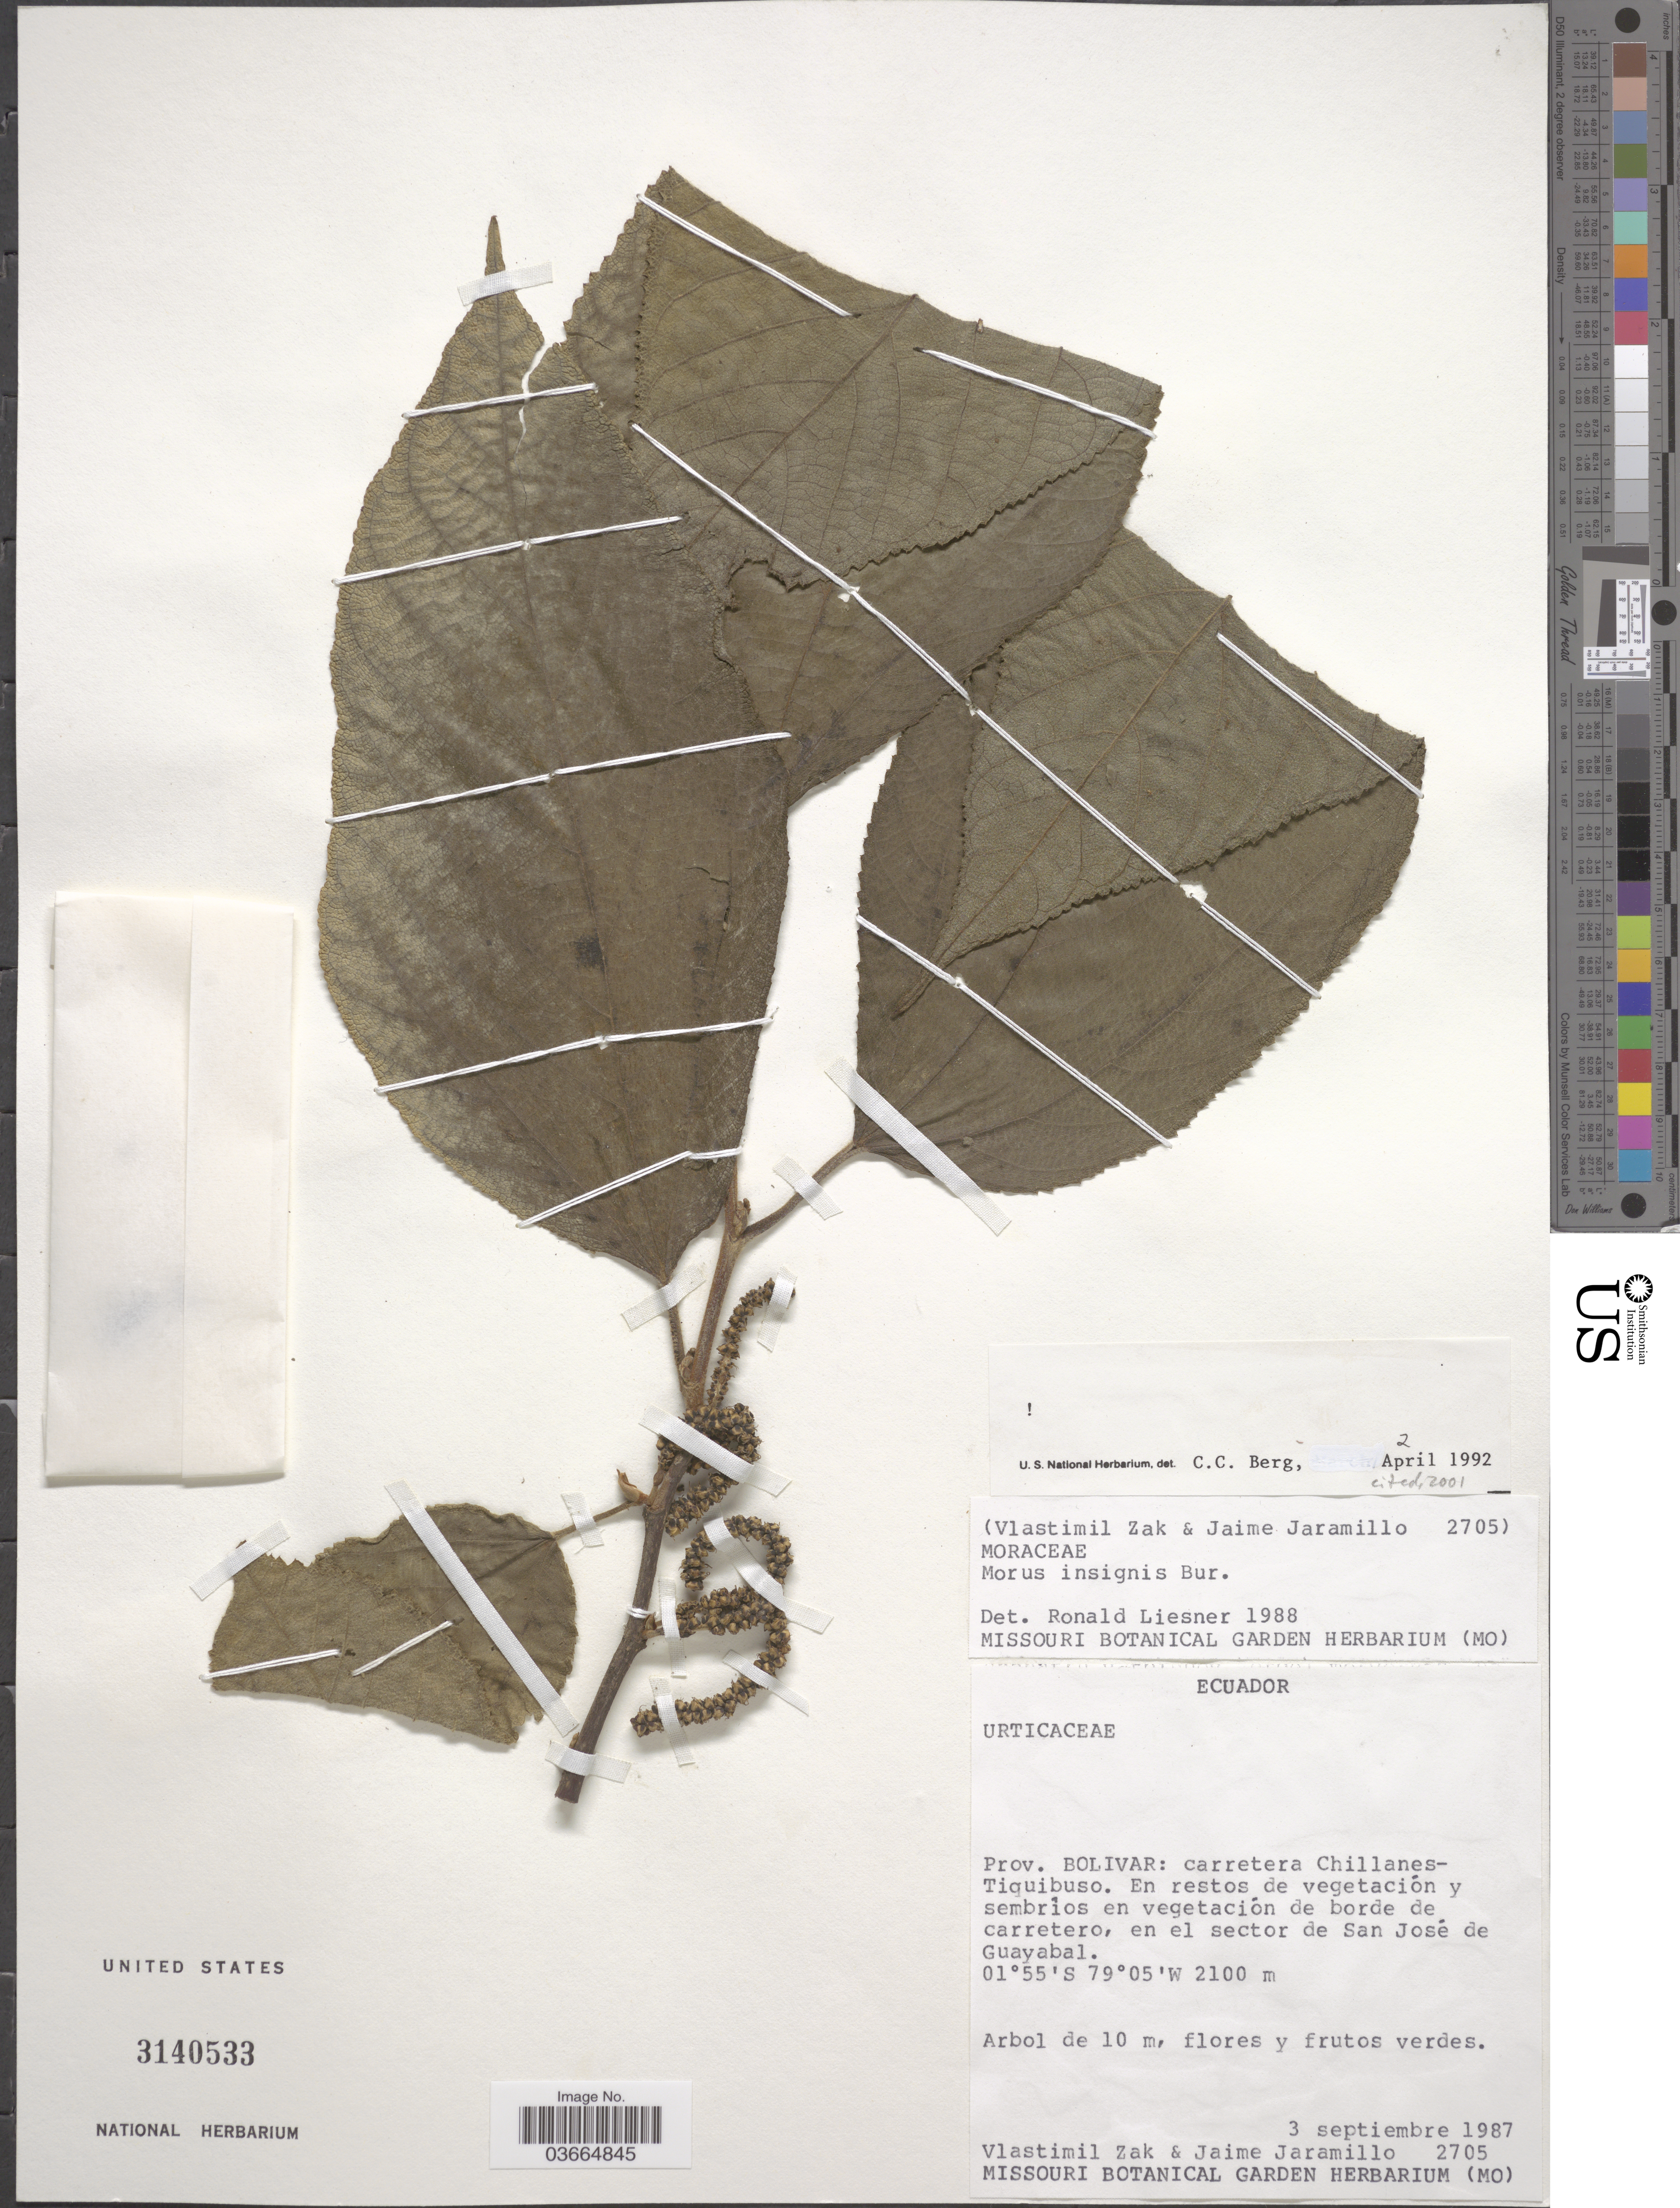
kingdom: Plantae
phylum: Tracheophyta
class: Magnoliopsida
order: Rosales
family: Moraceae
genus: Paratrophis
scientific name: Paratrophis insignis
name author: (Bureau) E. M. Gardner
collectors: V. Zak & J. Jaramillo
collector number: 2705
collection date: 1987-09-03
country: Ecuador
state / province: Bolívar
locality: Prov. Bolivar: Carretera Chillanes-Tiquibuso.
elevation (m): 2100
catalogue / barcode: US 3140533